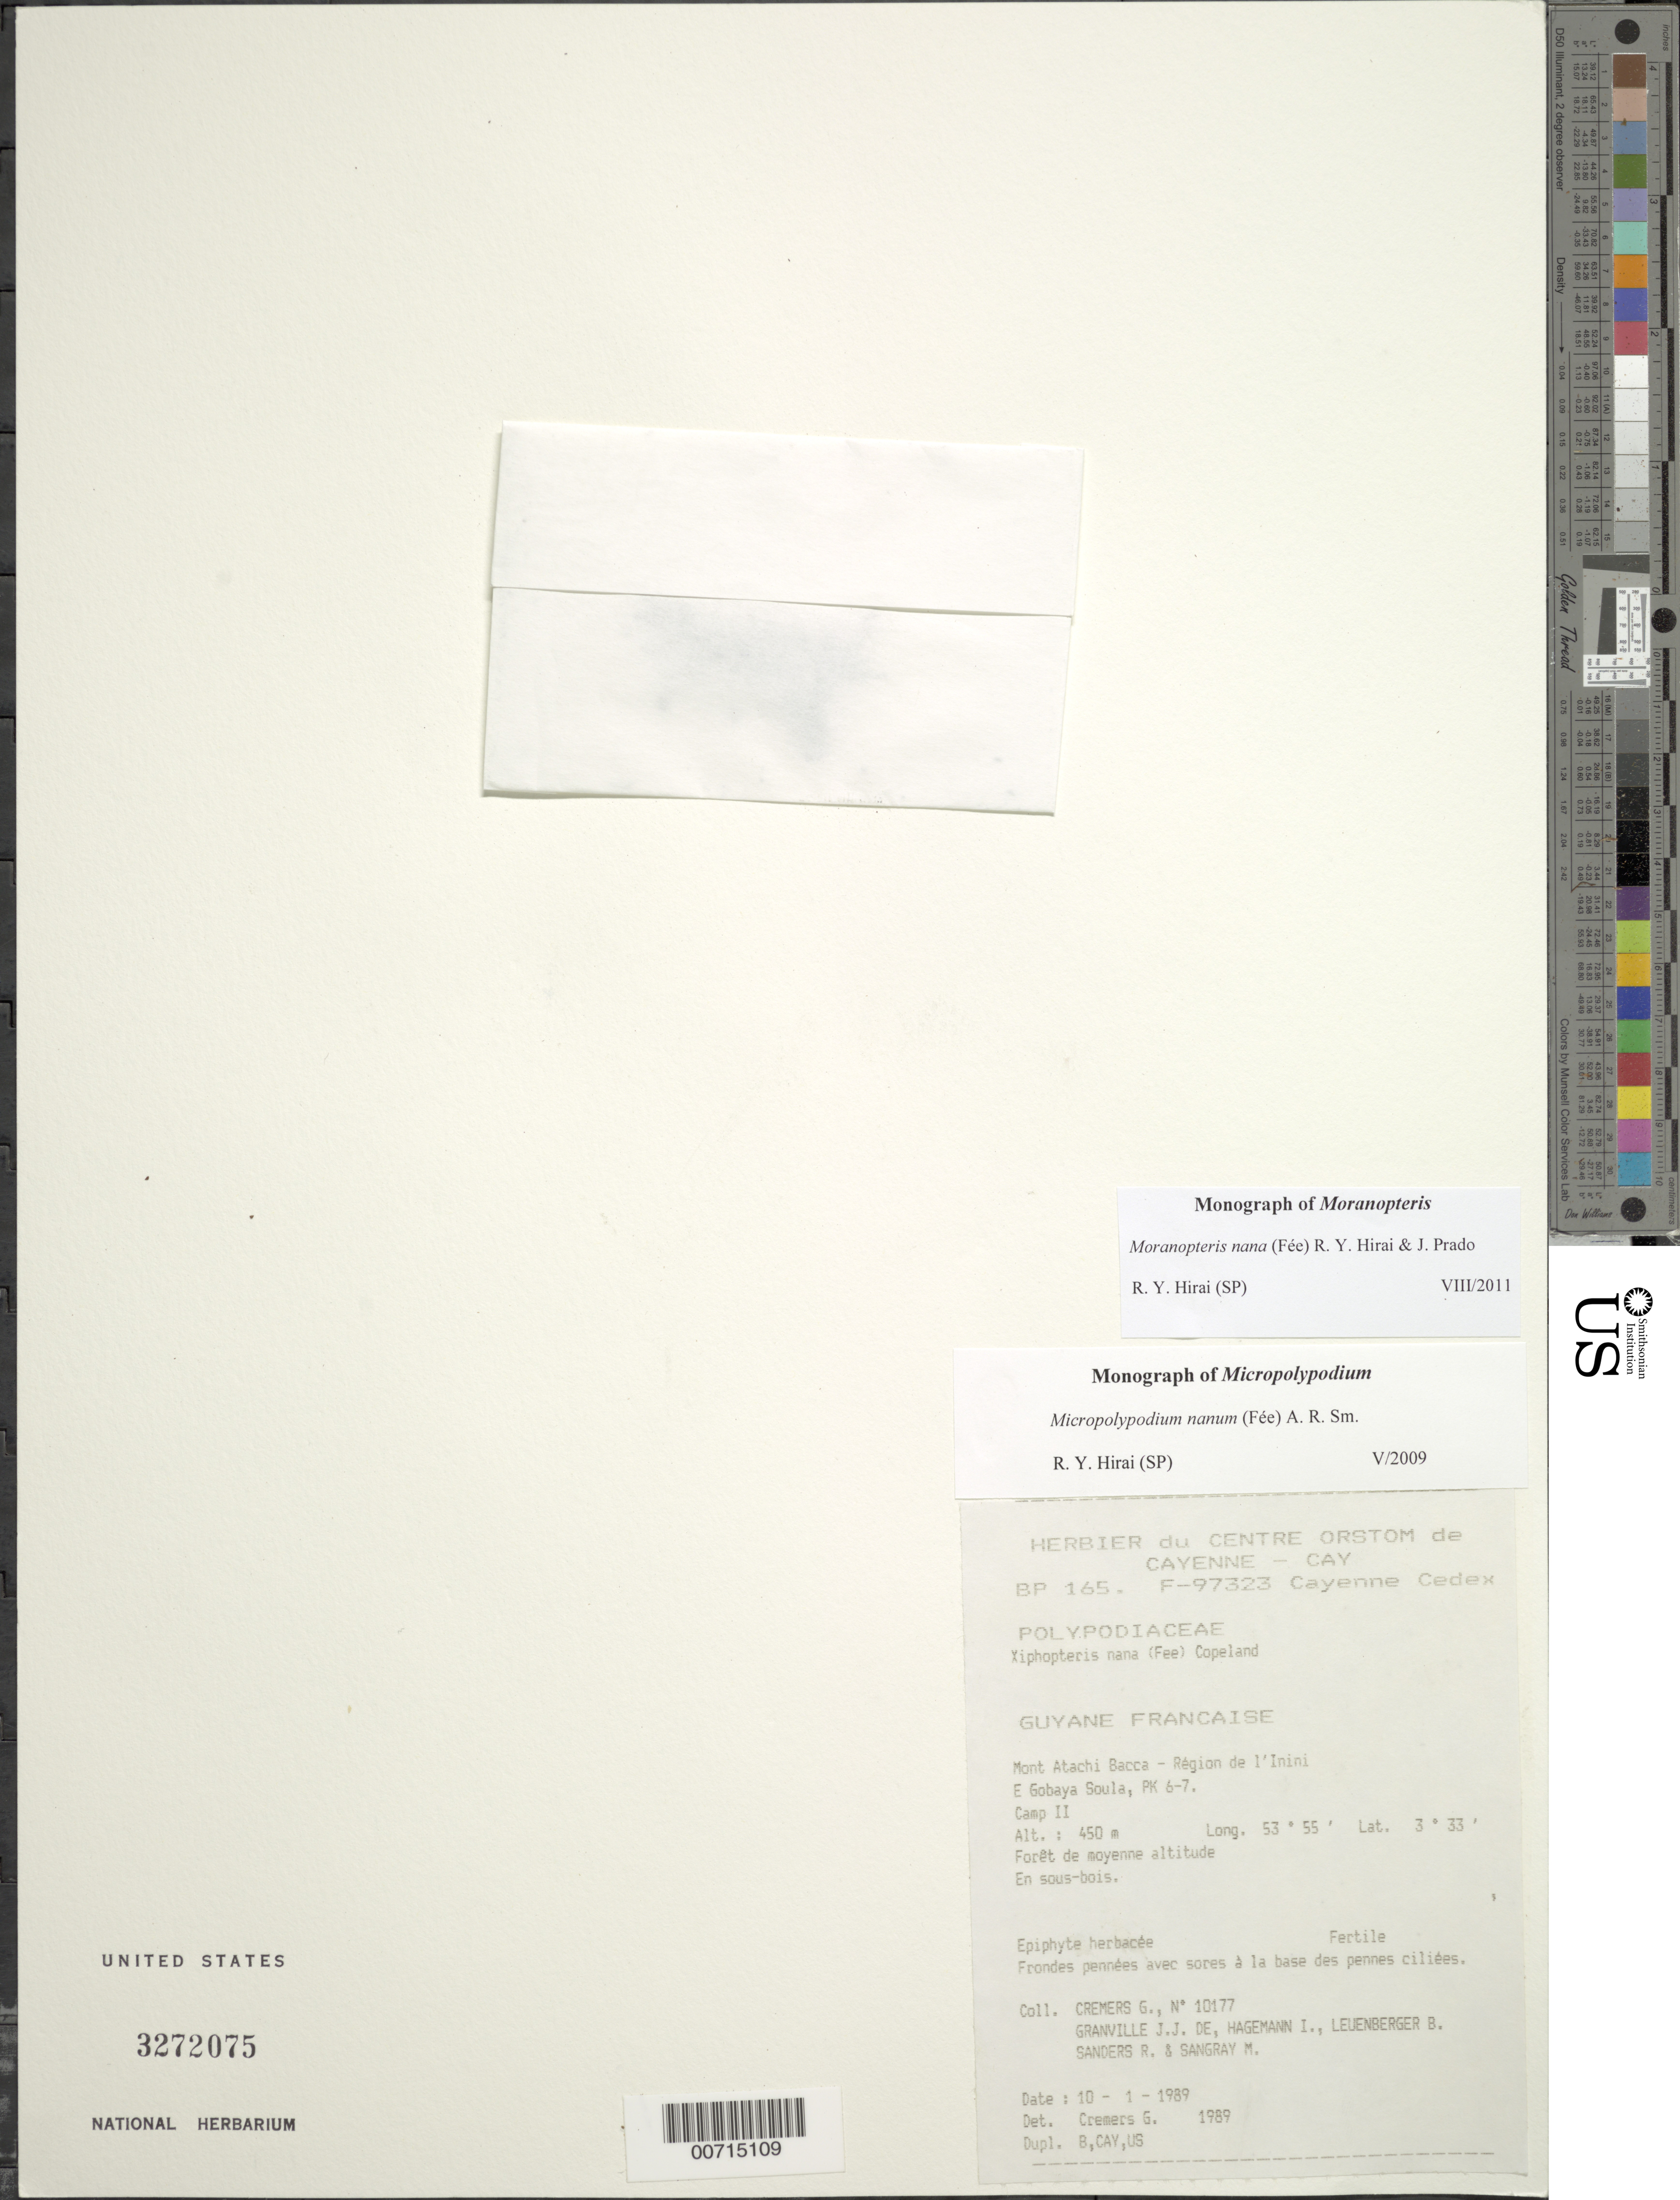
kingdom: Plantae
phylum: Tracheophyta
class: Polypodiopsida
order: Polypodiales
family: Polypodiaceae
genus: Moranopteris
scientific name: Moranopteris nana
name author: (Fée) R. Y. Hirai & J. Prado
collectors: G. Cremers et al.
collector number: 10177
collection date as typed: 10-Jan-89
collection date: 1989-01-10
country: French Guiana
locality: Mont Atachi Bacca, région de l'Inini, E Gobaya Soula, PK 6-7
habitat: Forest, middle altitude; understory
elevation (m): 450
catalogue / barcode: US 3272075